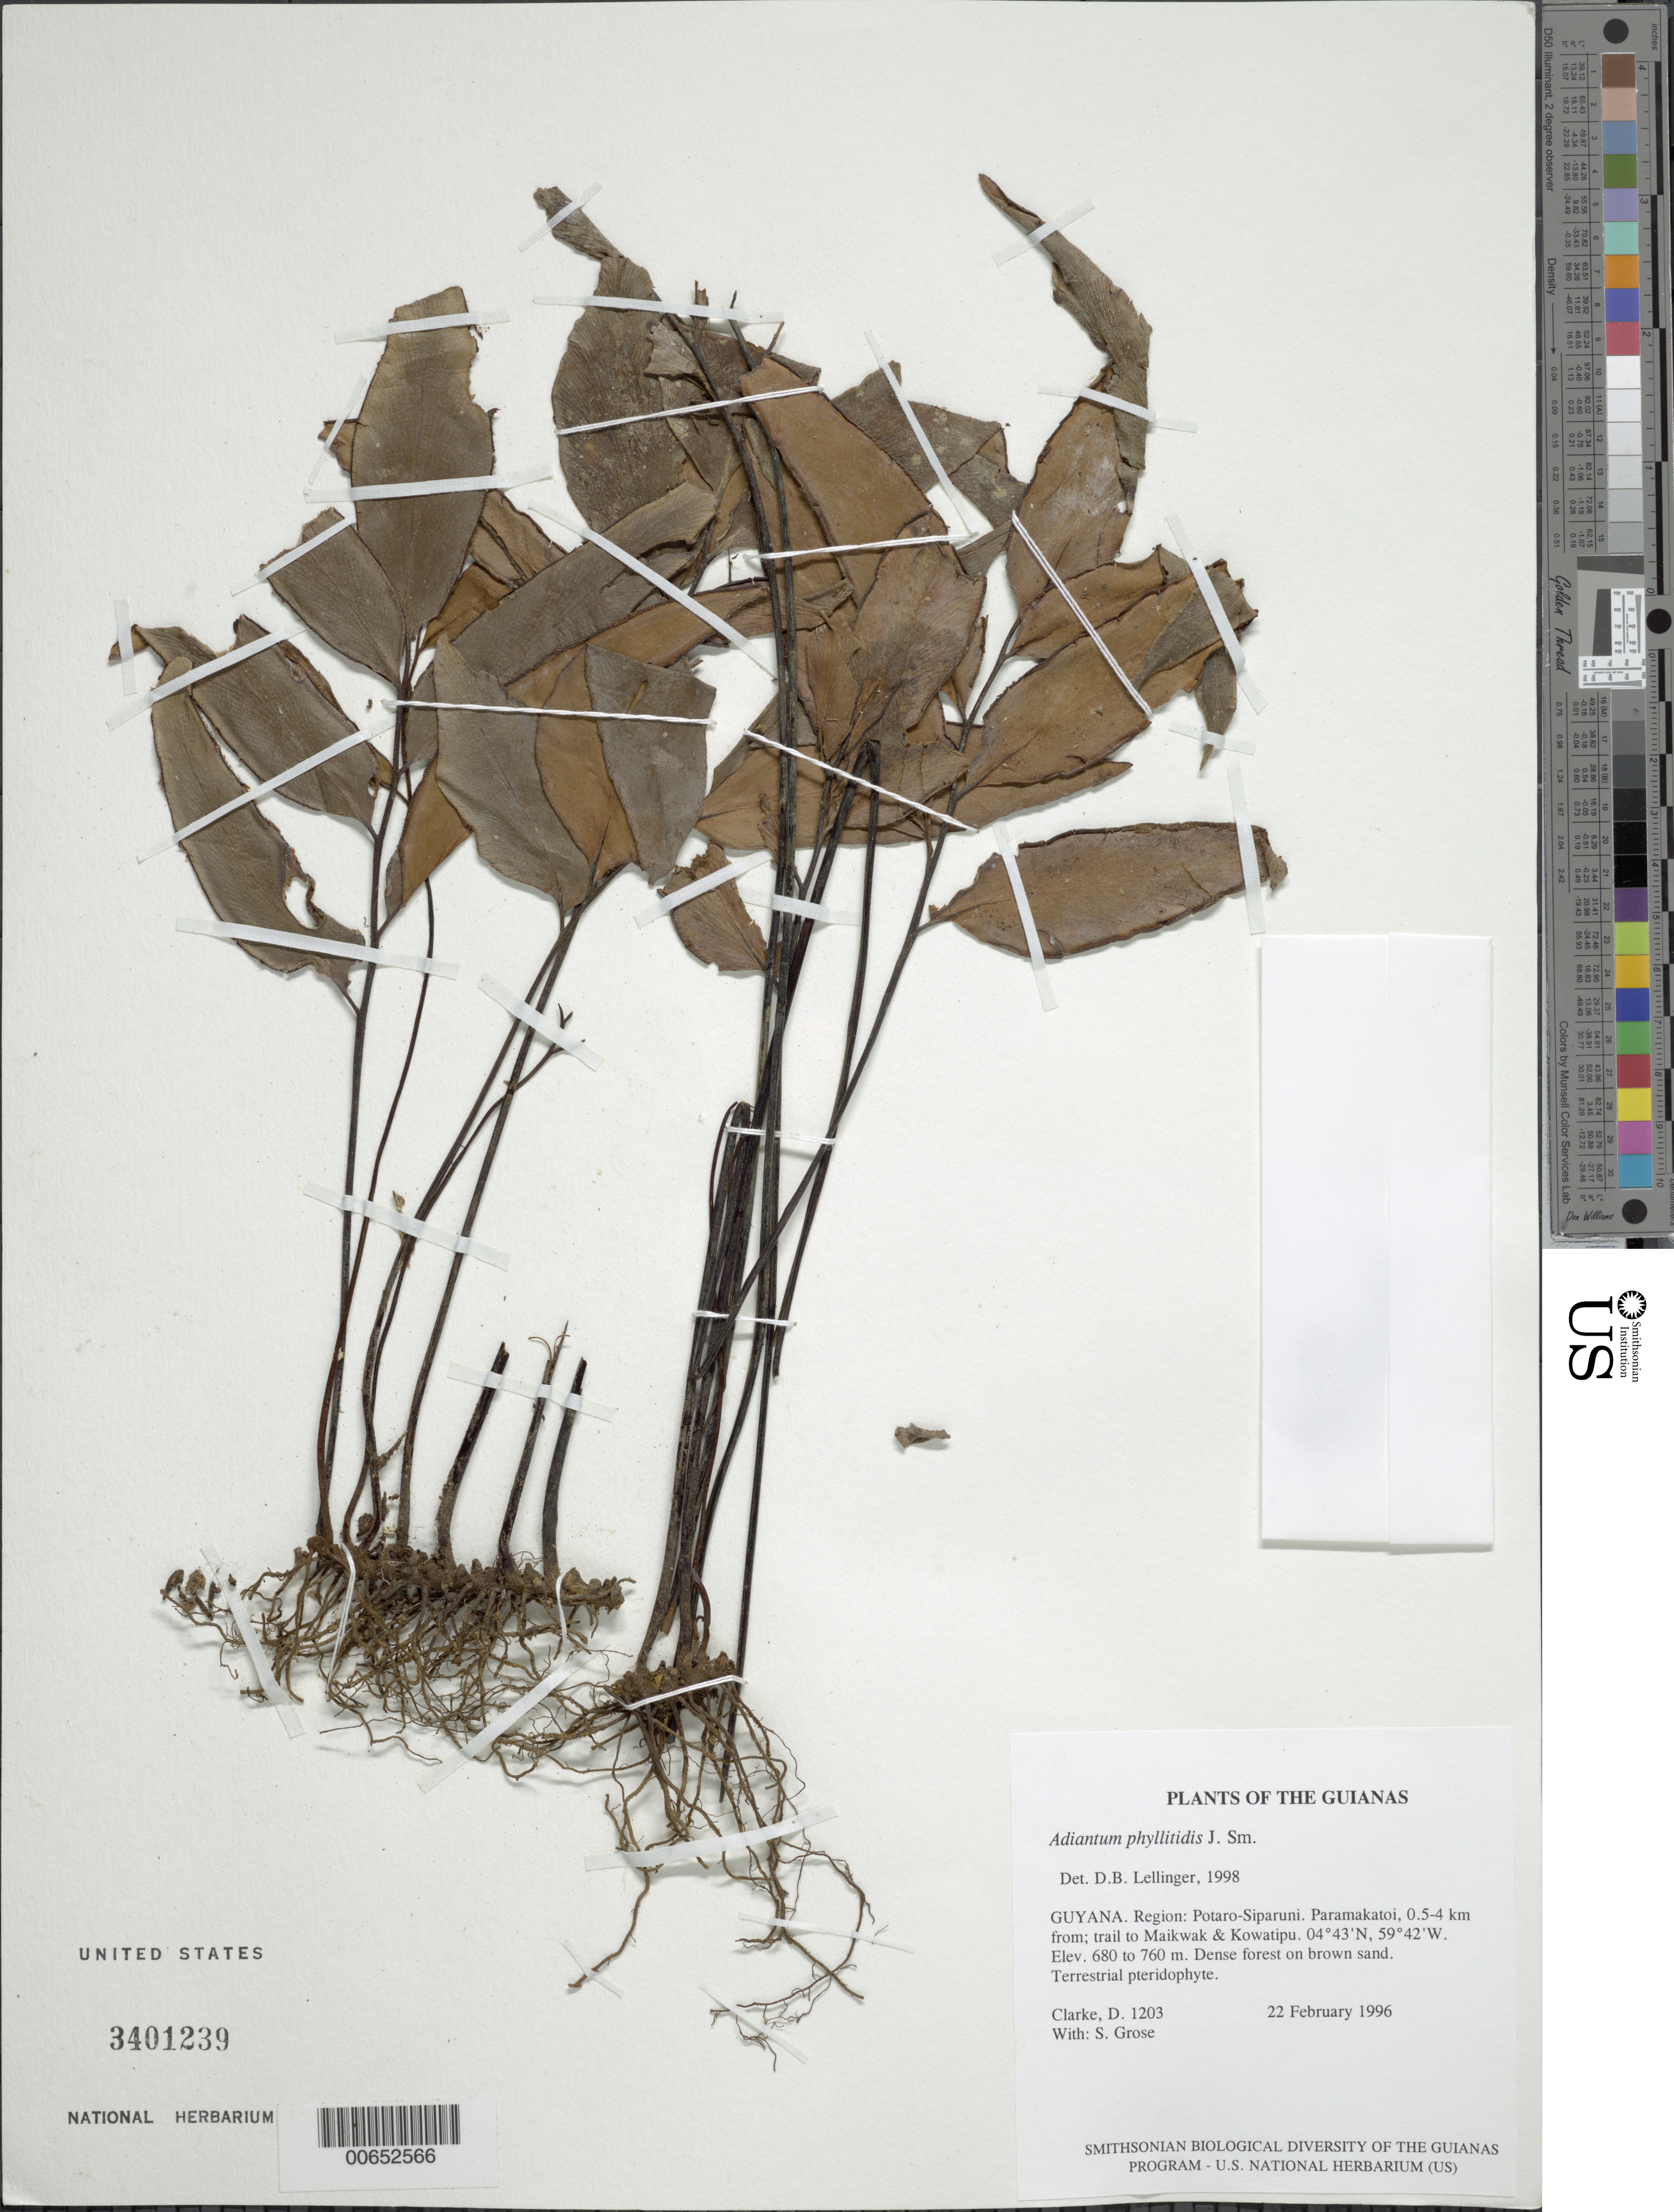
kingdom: Plantae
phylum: Tracheophyta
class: Polypodiopsida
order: Polypodiales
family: Pteridaceae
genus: Adiantum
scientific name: Adiantum phyllitidis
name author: J. Sm.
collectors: H. D. Clarke & S. Grose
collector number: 1203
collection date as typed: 22 February 1996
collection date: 1996-02-22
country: Guyana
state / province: Potaro-Siparuni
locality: Paramakatoi, 0.5-4 km from; trail to Maikwak & Kowatipu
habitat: Dense forest on brown sand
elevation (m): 680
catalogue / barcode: US 3401239